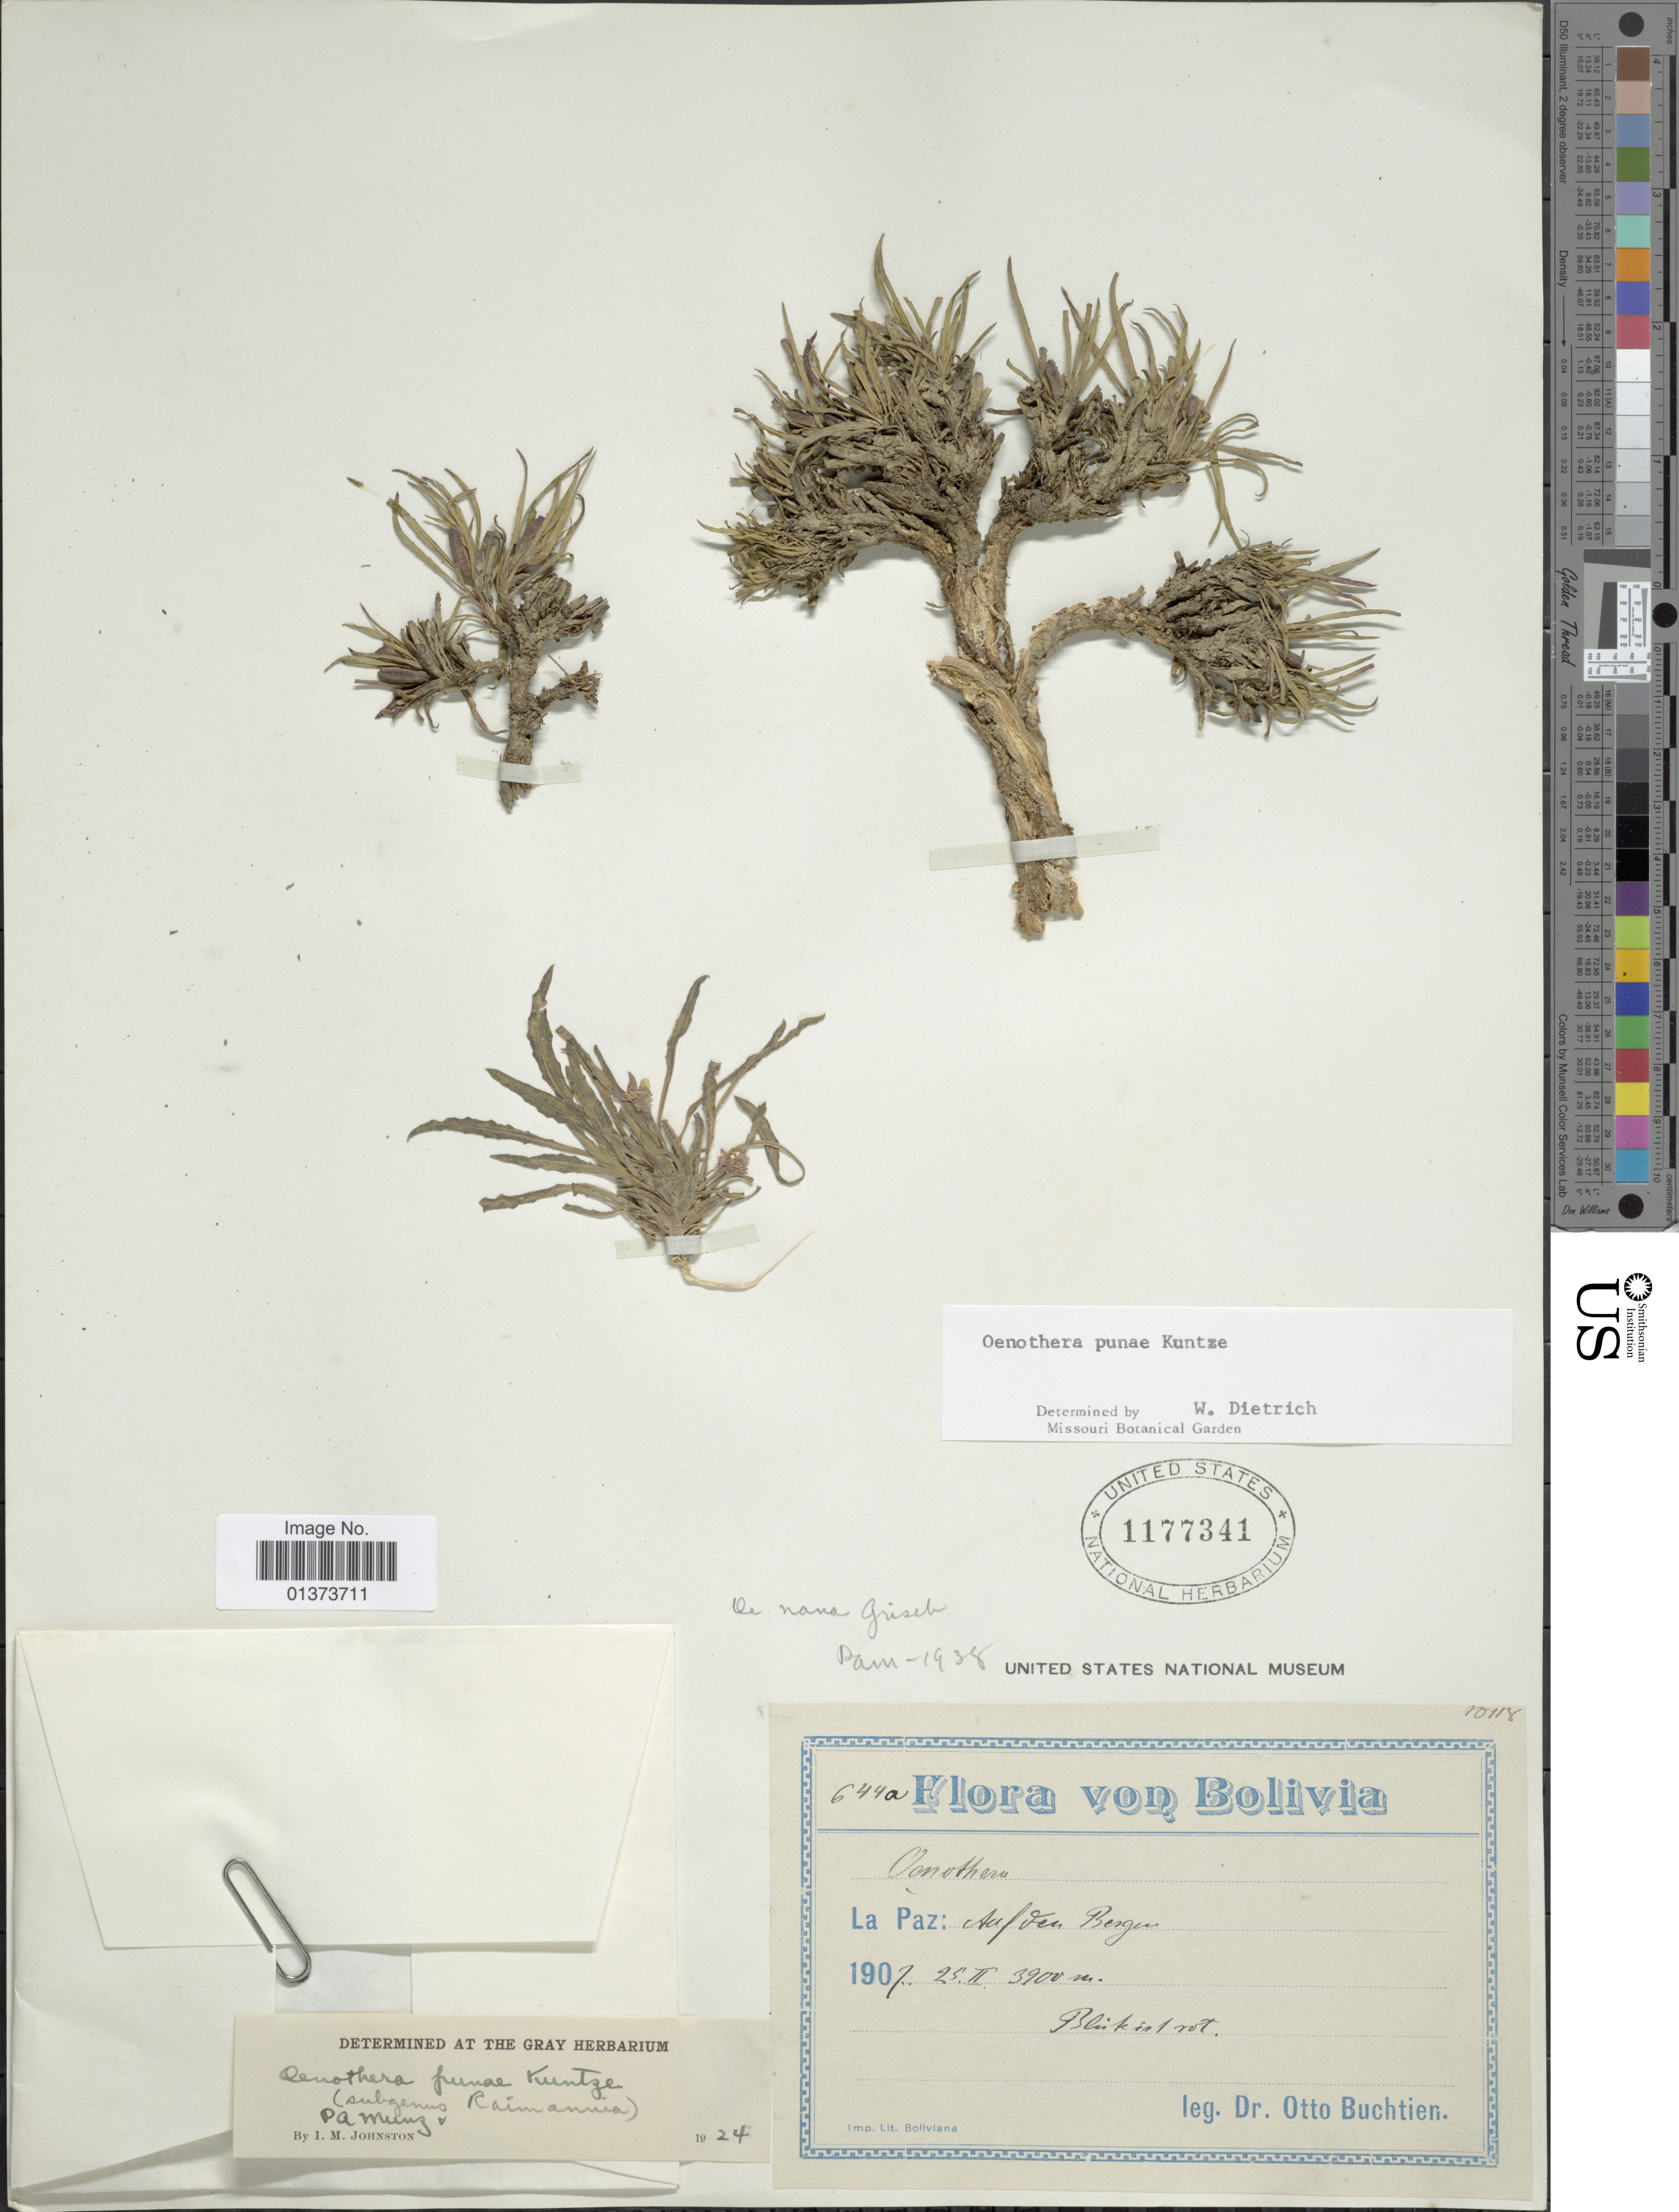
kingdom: Plantae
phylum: Tracheophyta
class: Magnoliopsida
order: Myrtales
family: Onagraceae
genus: Oenothera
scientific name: Oenothera punae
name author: Kuntze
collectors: O. Buchtien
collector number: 644a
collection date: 1907-02-25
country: Bolivia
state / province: La Paz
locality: Auf den Bergen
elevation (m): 3900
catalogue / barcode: US 1177341